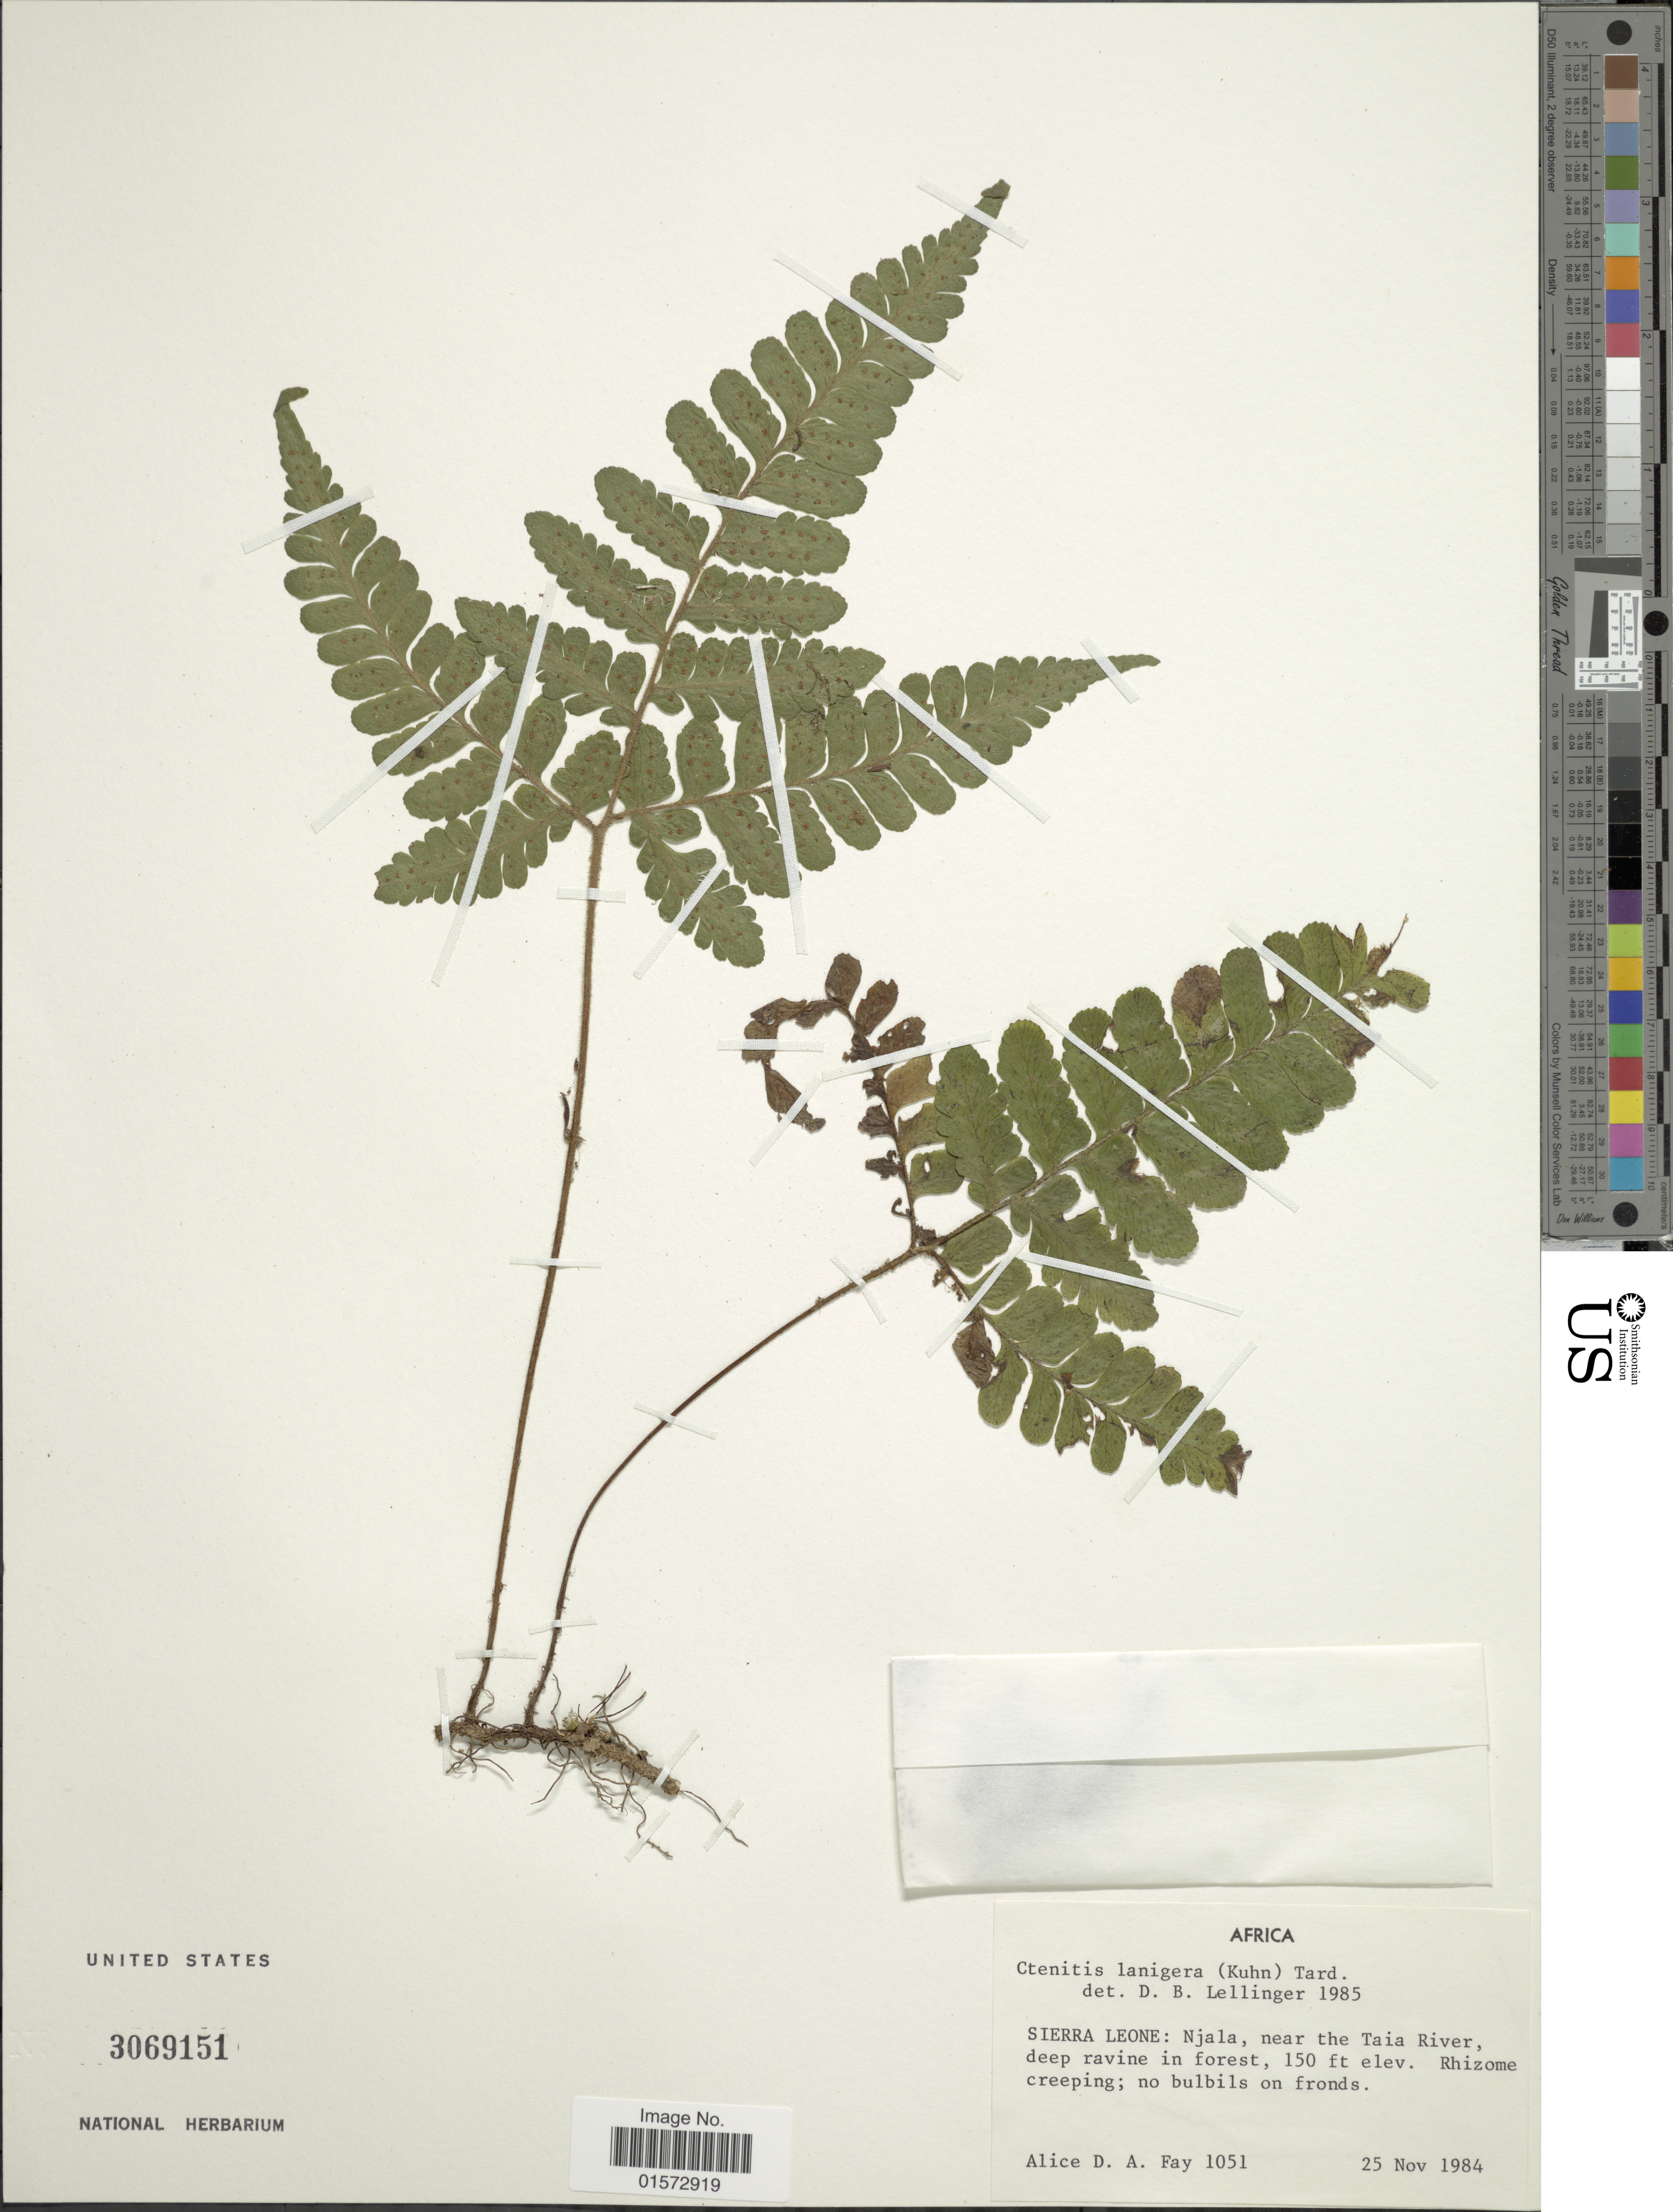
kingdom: Plantae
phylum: Tracheophyta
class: Polypodiopsida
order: Polypodiales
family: Tectariaceae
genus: Triplophyllum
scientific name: Triplophyllum subquinquefidum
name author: (P. Beauv.) Pic. Serm.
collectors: A. Fay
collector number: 1051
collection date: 1984-11-25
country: Sierra Leone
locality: Africa, Njala, near the Taia River, deep ravine in forest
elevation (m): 46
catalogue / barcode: US 3069151